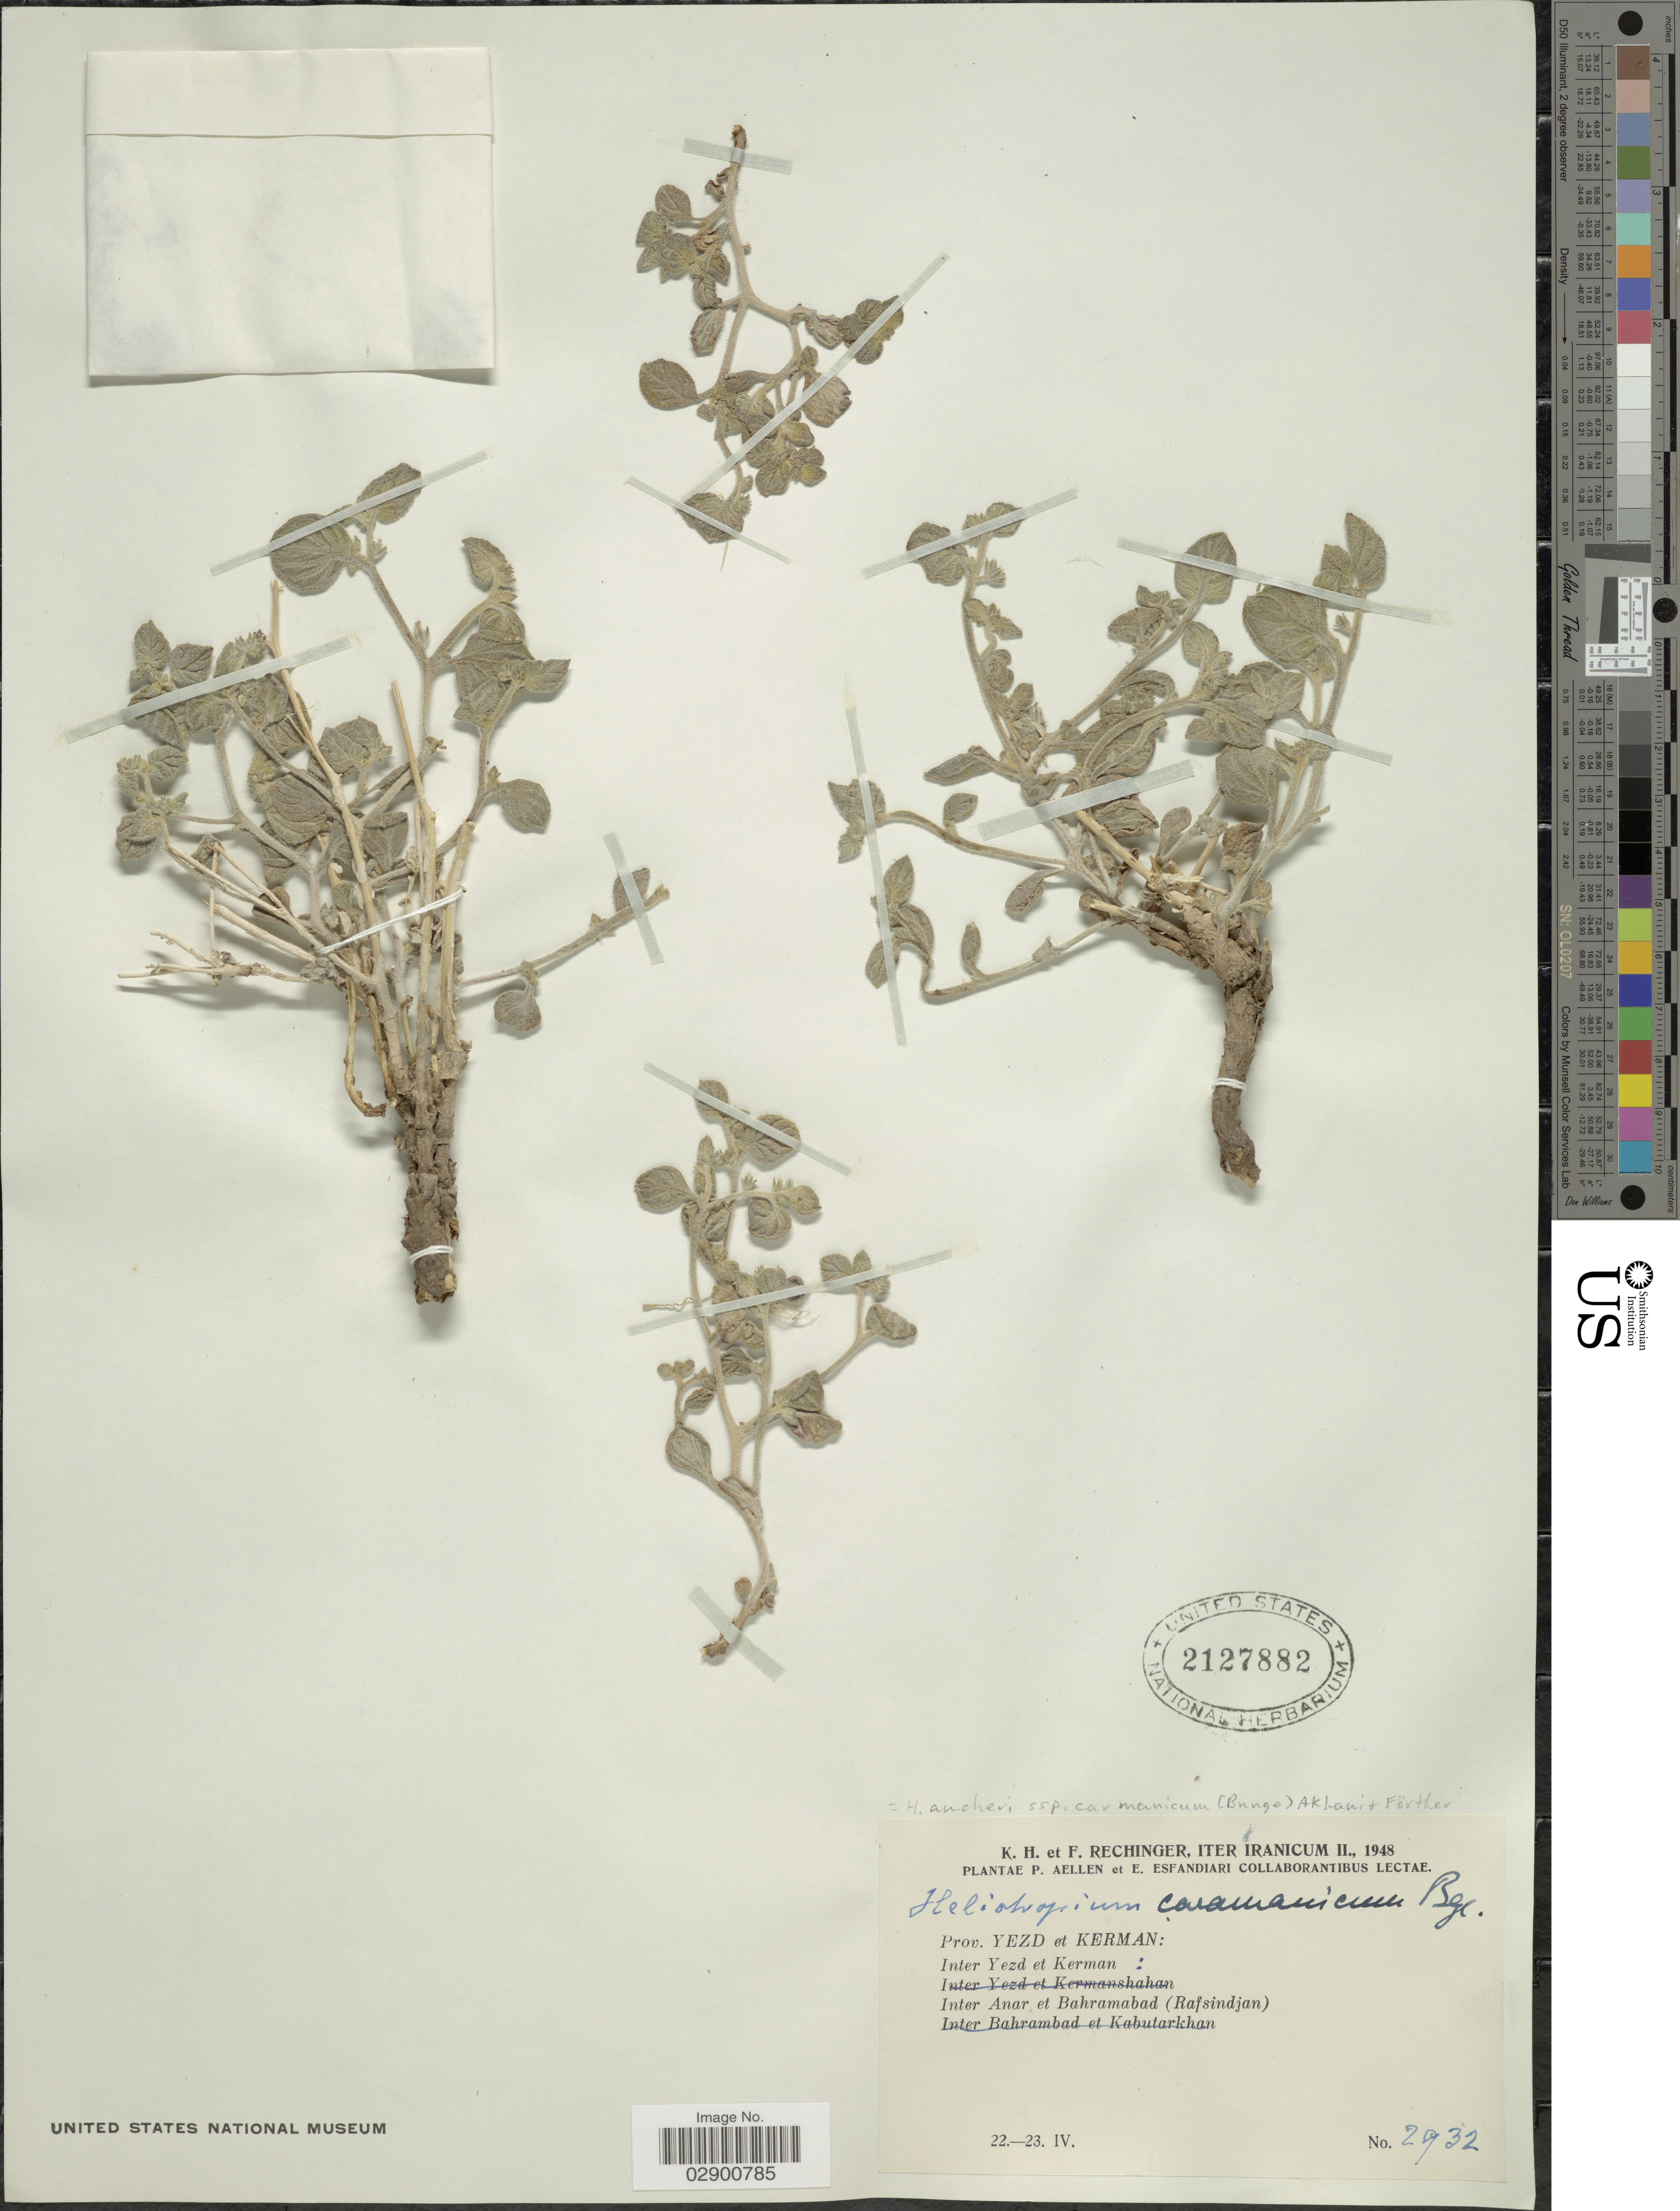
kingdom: Plantae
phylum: Tracheophyta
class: Magnoliopsida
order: Boraginales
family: Heliotropiaceae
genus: Heliotropium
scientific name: Heliotropium aucheri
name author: DC.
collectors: K. H. Rechinger & F. Rechinger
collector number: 2932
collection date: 1948-04-22/1948-04-23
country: Iran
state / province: Kerman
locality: Prov. Yezd et Kerman: Inter Yezd et Kerman: Inter Anar et Bahramabad (Rafsindjan).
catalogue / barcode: US 2127882